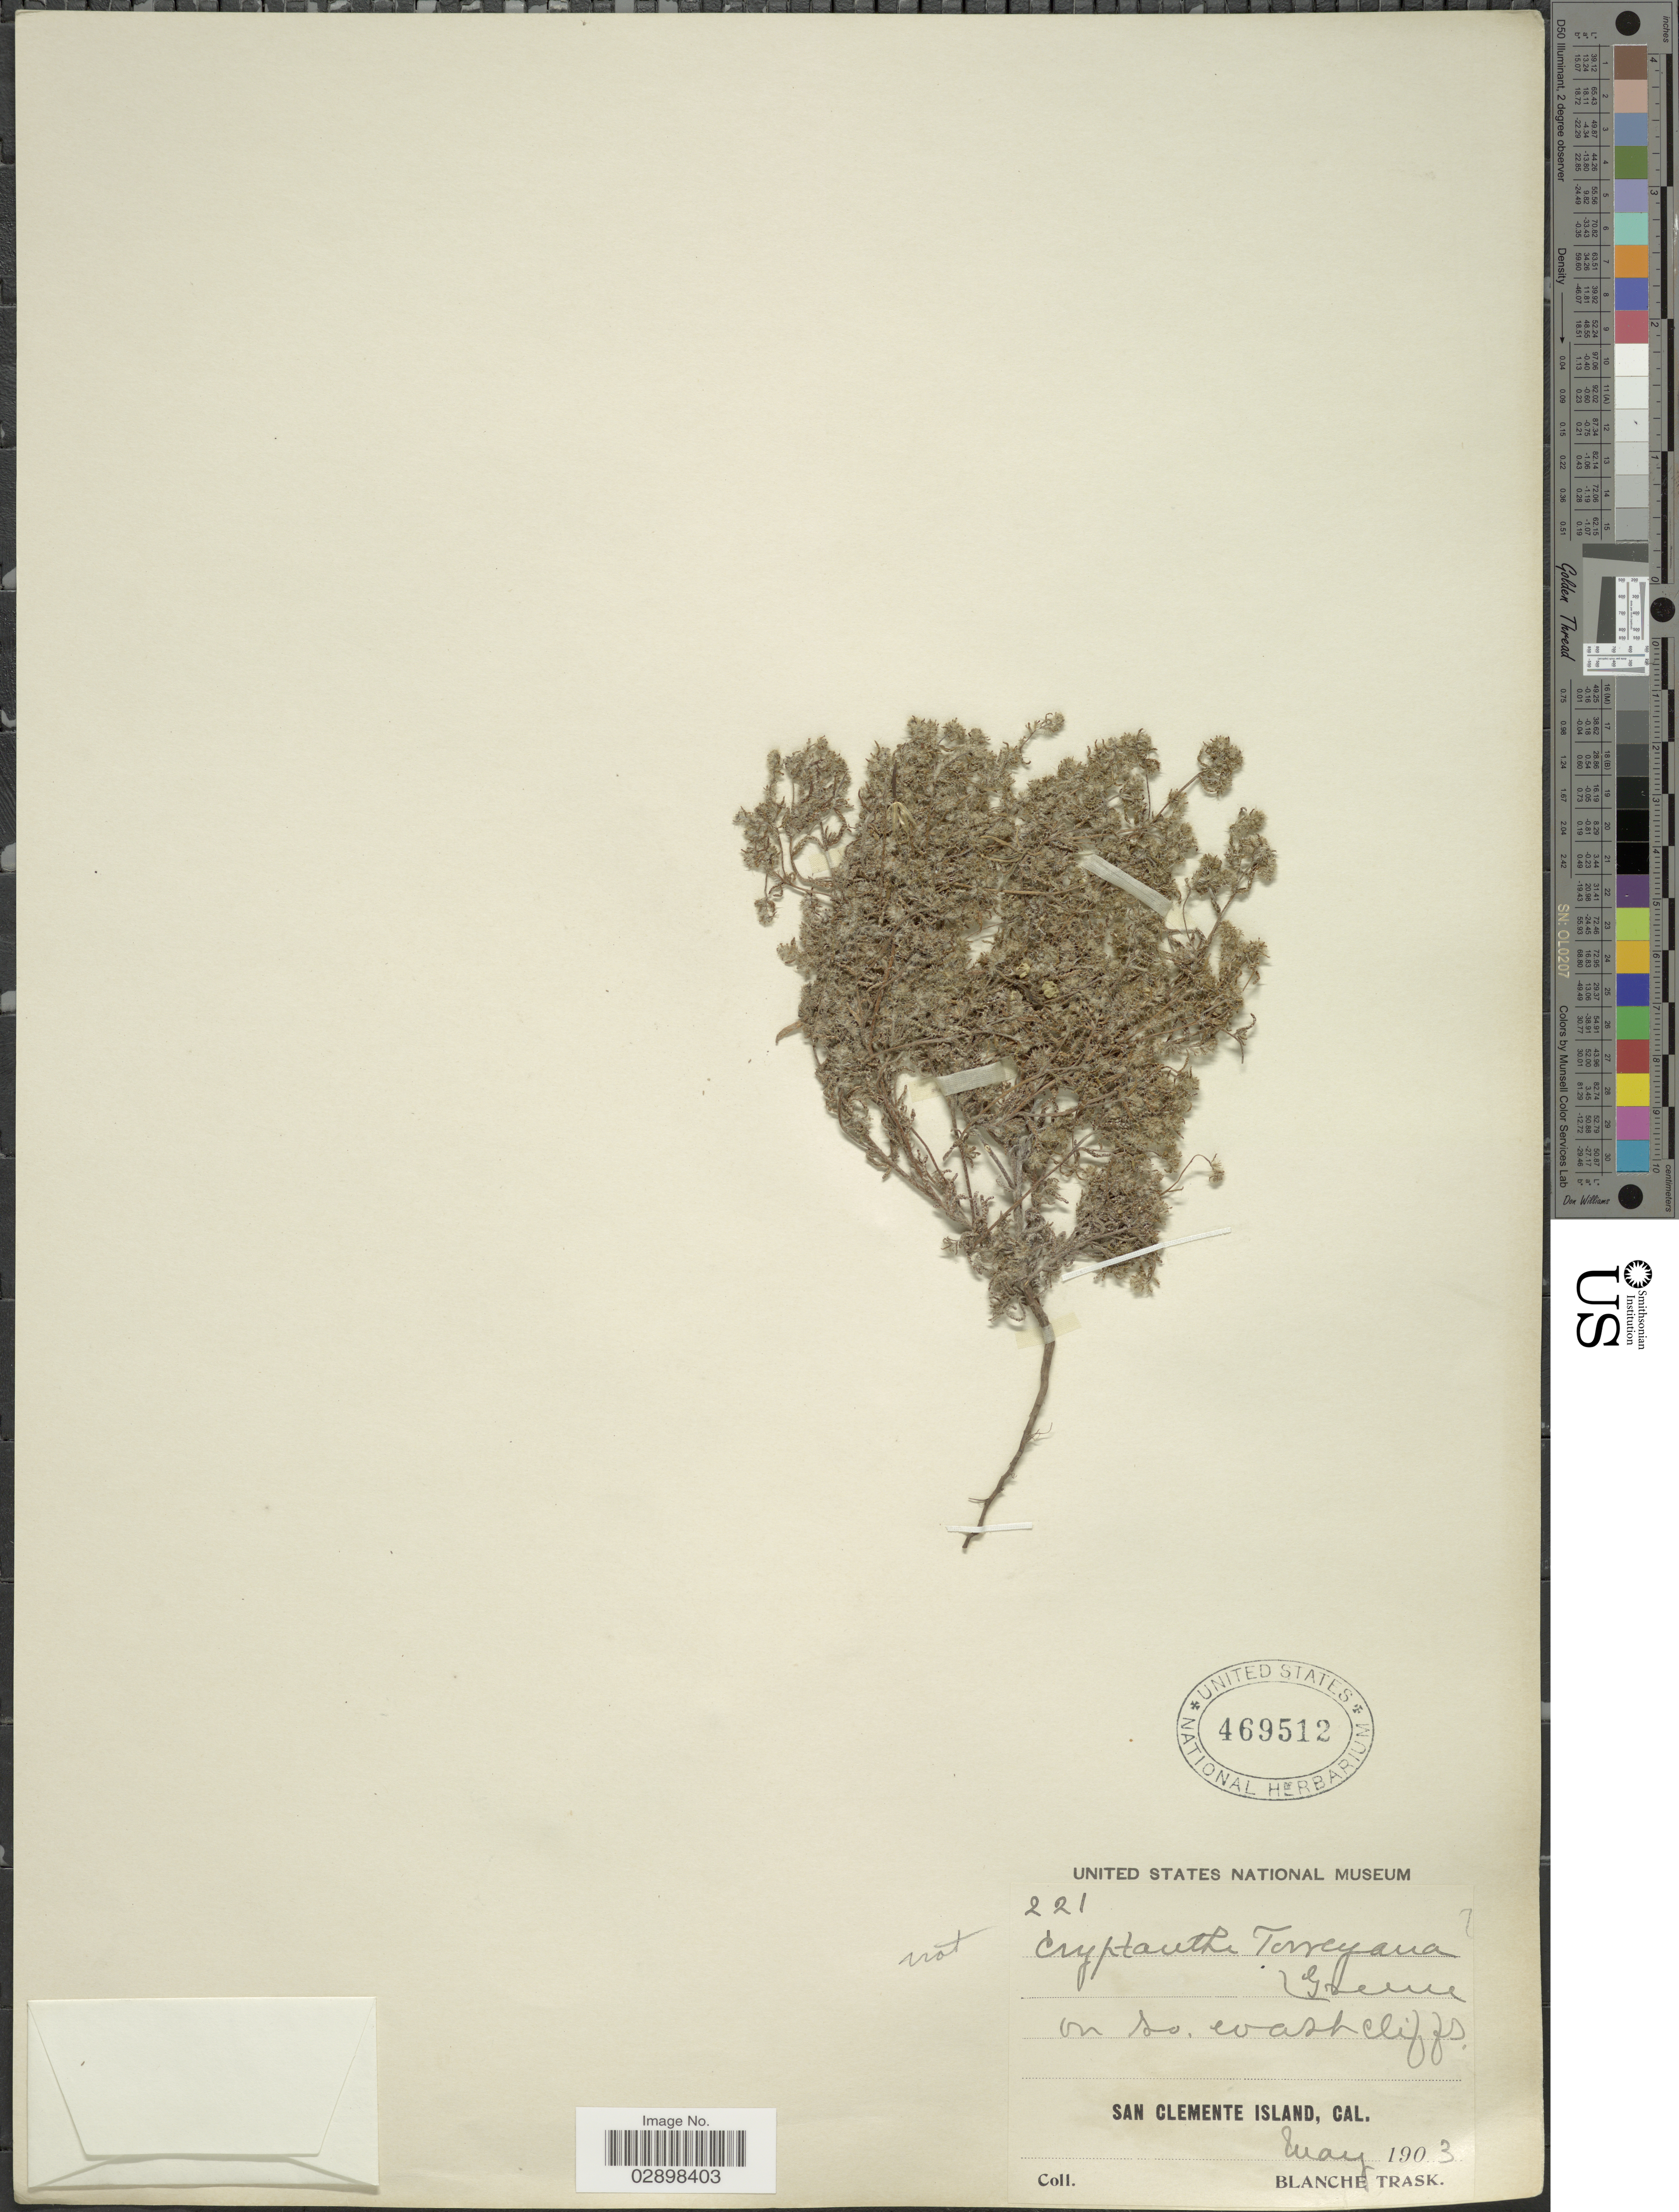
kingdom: Plantae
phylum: Tracheophyta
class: Magnoliopsida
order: Boraginales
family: Boraginaceae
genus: Cryptantha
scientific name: Cryptantha sp.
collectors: B. Trask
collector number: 221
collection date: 1903-05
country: United States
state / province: California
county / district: Los Angeles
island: San Clemente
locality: San Clemente Island.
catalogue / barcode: US 469512